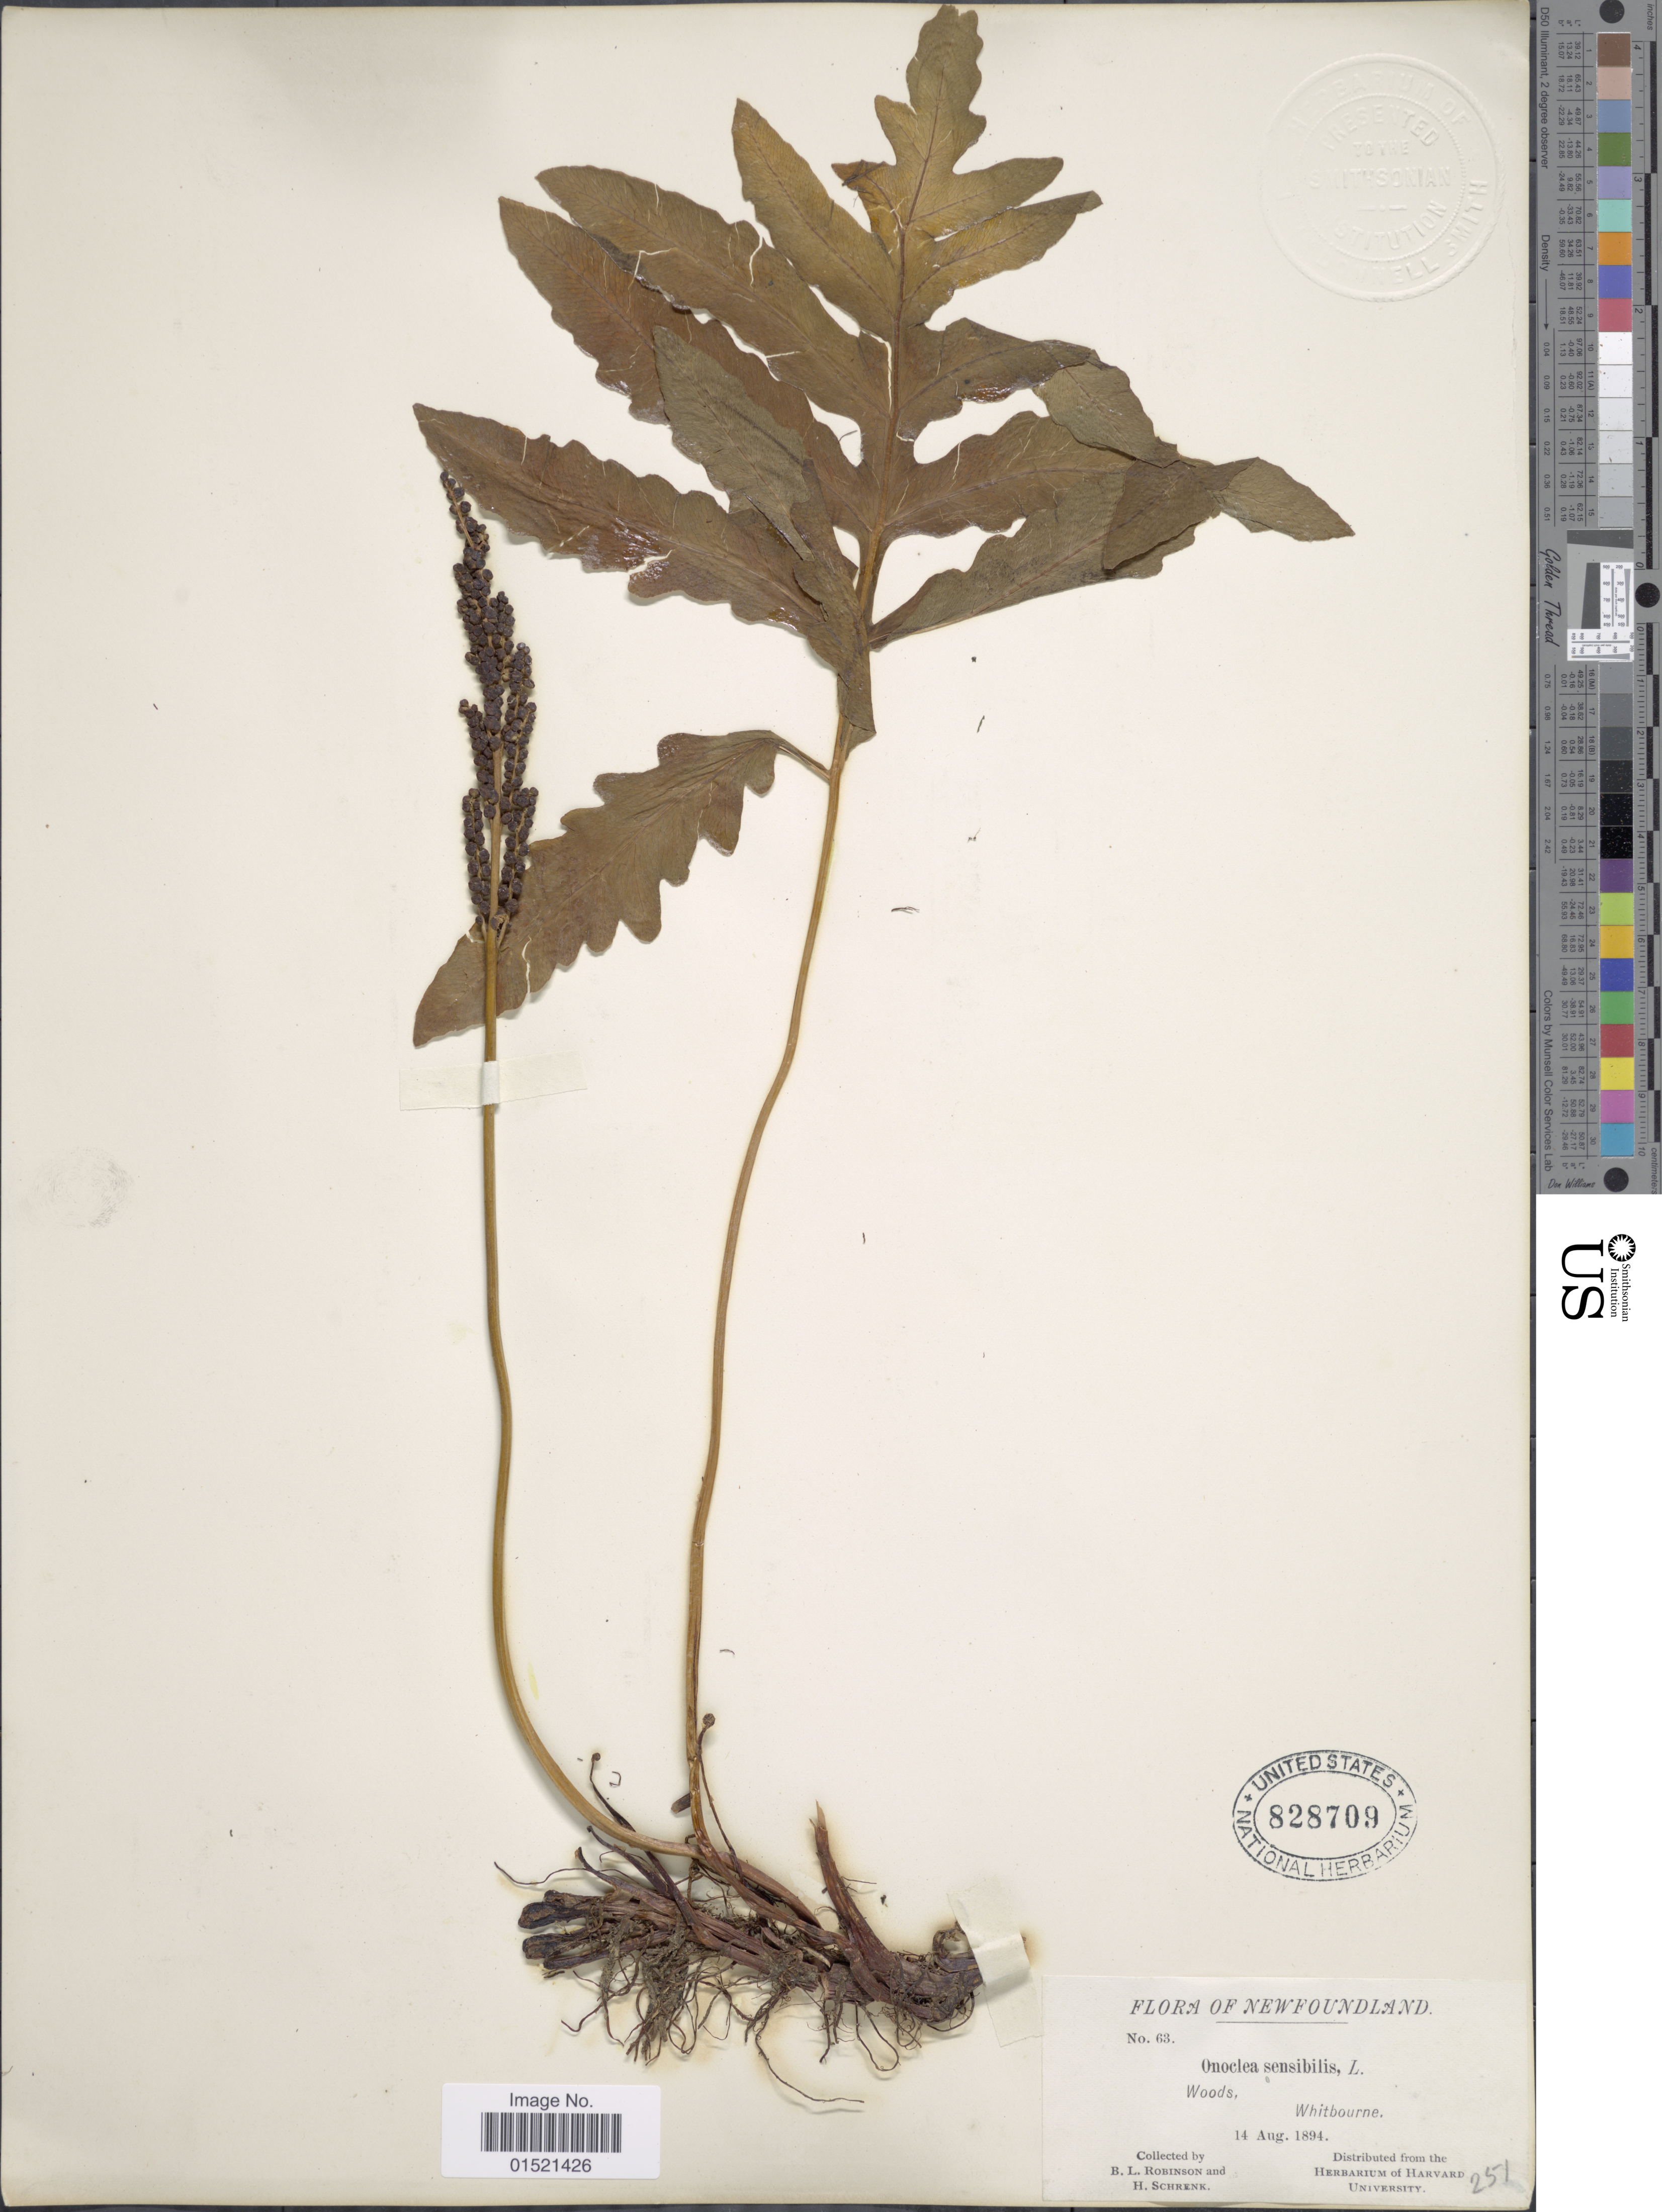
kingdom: Plantae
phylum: Tracheophyta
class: Polypodiopsida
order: Polypodiales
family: Onocleaceae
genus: Onoclea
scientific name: Onoclea sensibilis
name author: L.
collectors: B. L. Robinson & H. v. Schrenk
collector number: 63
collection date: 1894-08-14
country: Canada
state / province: Newfoundland and Labrador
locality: Whitbourne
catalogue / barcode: US 828709